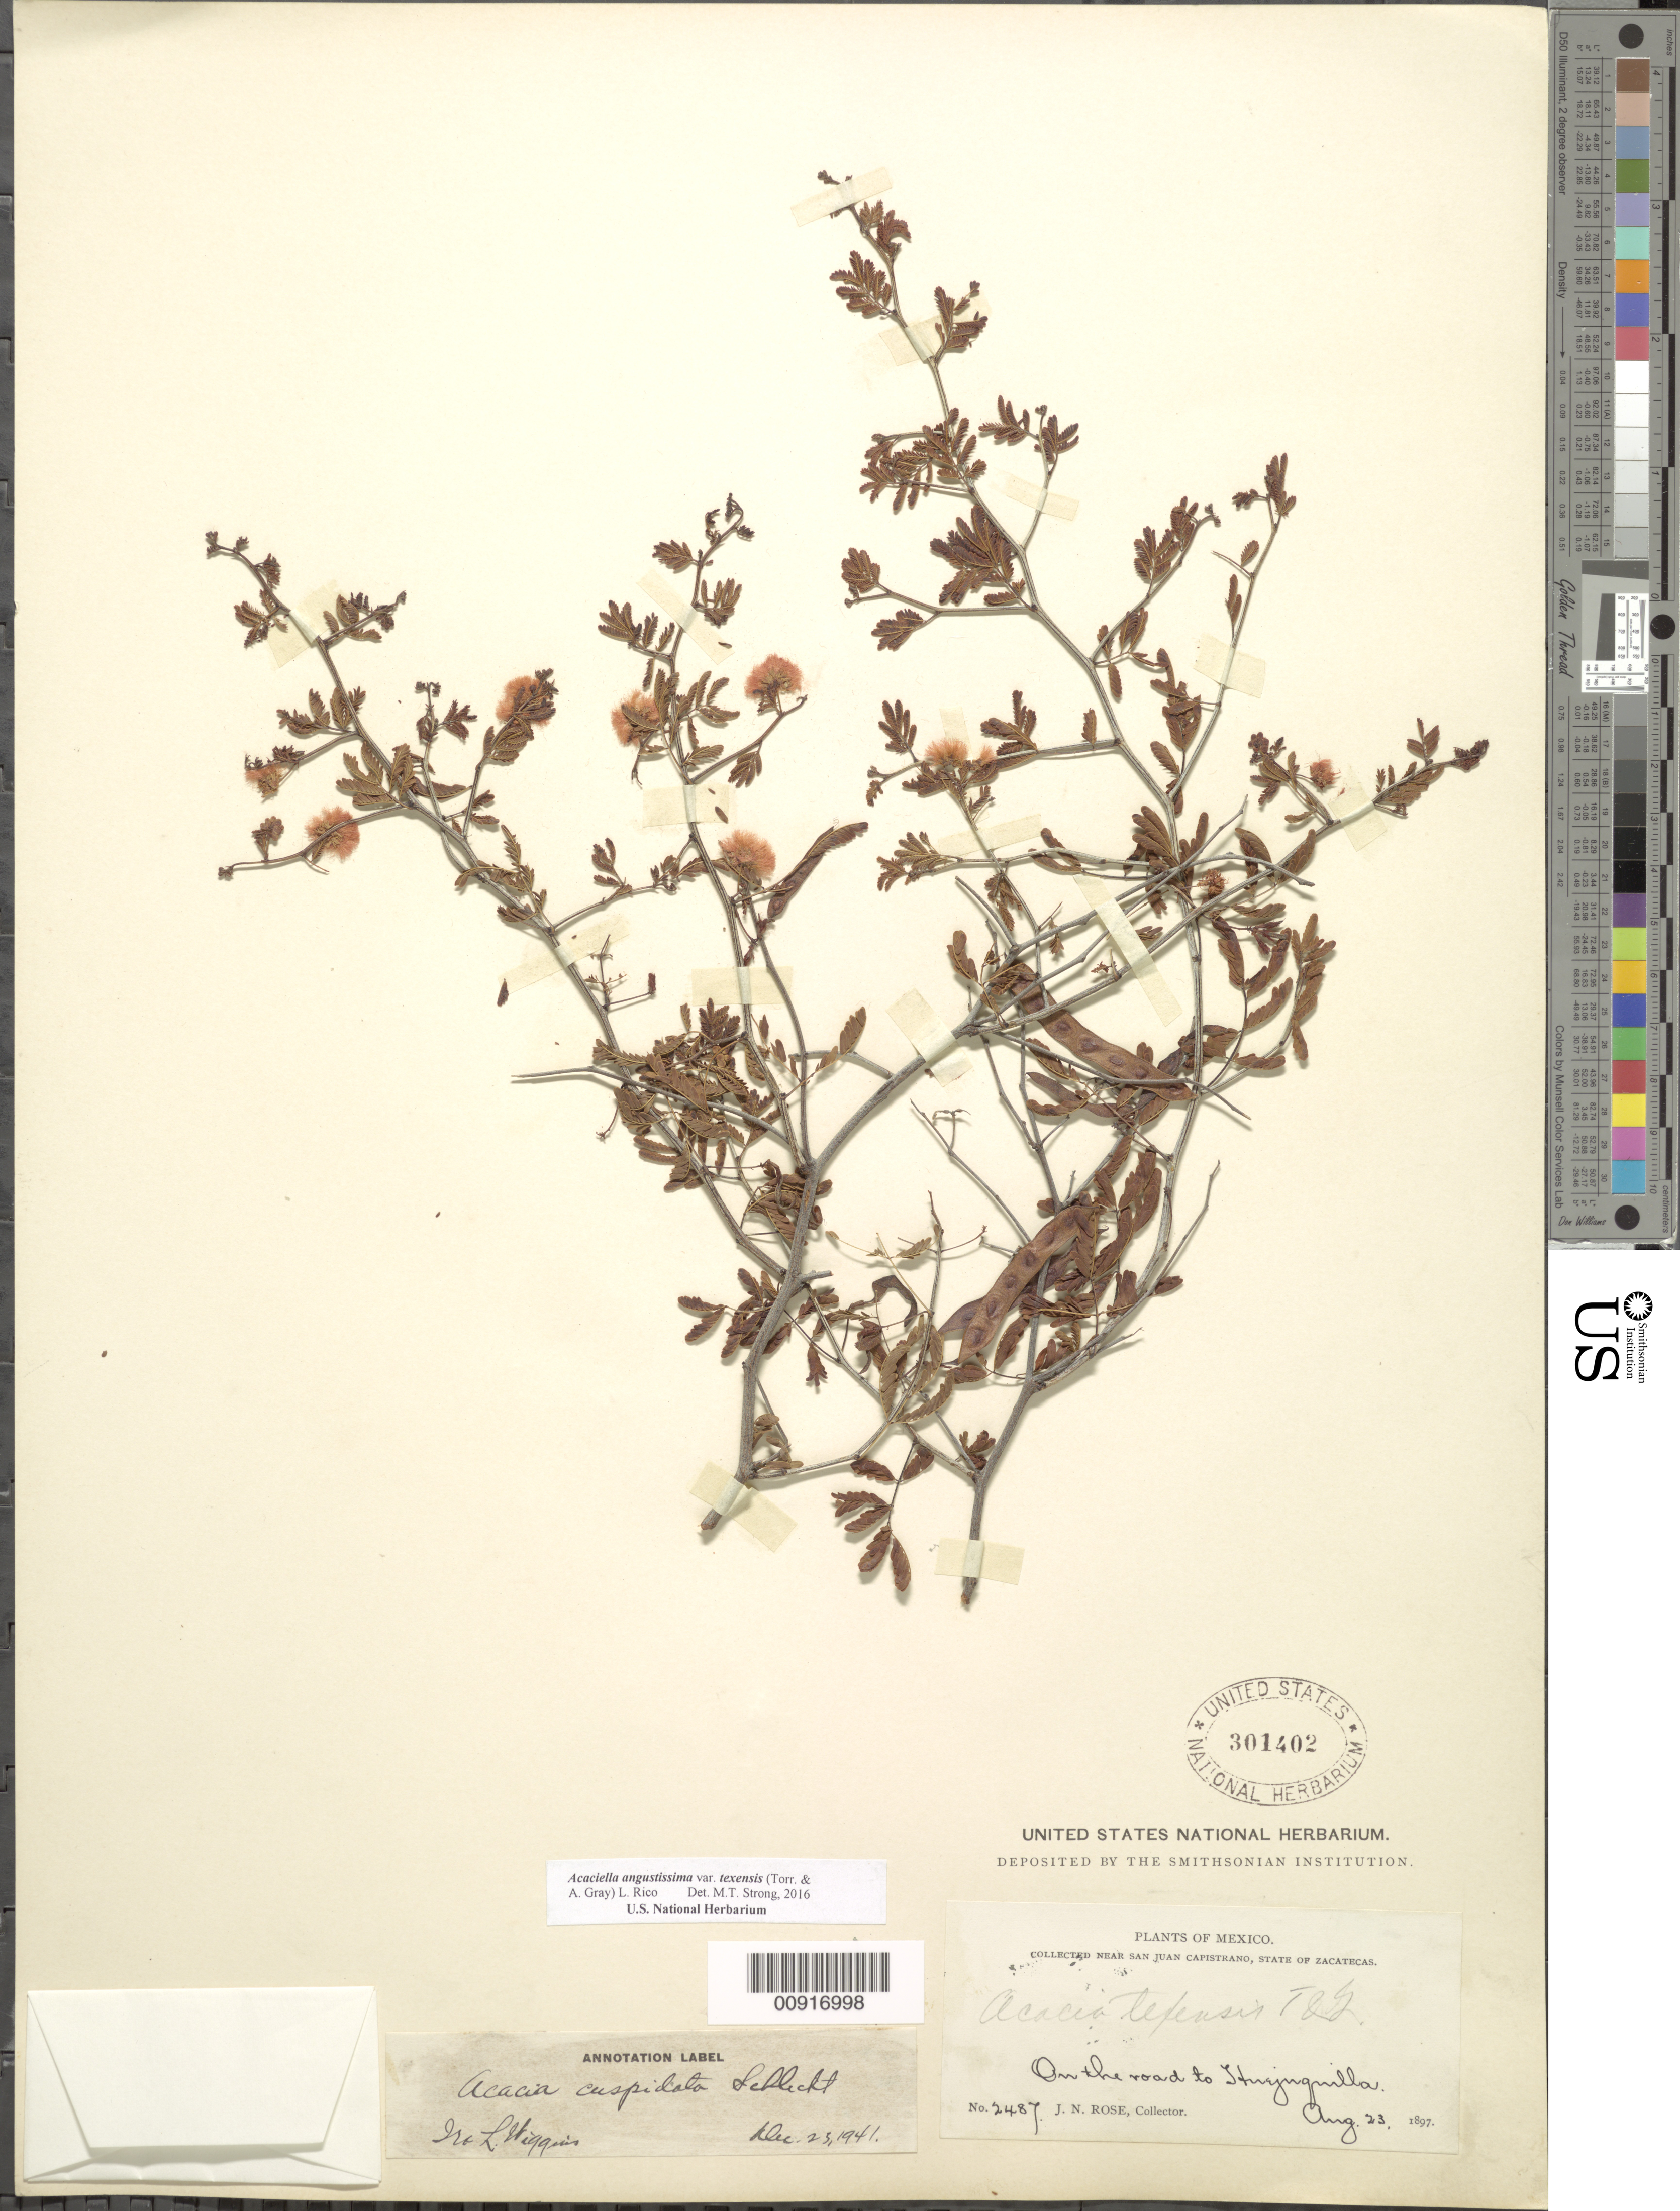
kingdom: Plantae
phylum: Tracheophyta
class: Magnoliopsida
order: Fabales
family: Fabaceae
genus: Acaciella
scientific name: Acaciella angustissima var. texensis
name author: (Nutt. ex Torr. & A. Gray) L. Rico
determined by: Strong, M. T., (US), Smithsonian Institution - National Museum of Natural History (UNITED STATES)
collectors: J. N. Rose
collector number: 2487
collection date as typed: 23 Aug 1897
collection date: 1897-08-23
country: Mexico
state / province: Zacatecas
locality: On the road to Huejuquilla, near San Juan Capistrano, State of Zacatecas.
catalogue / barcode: US 301402